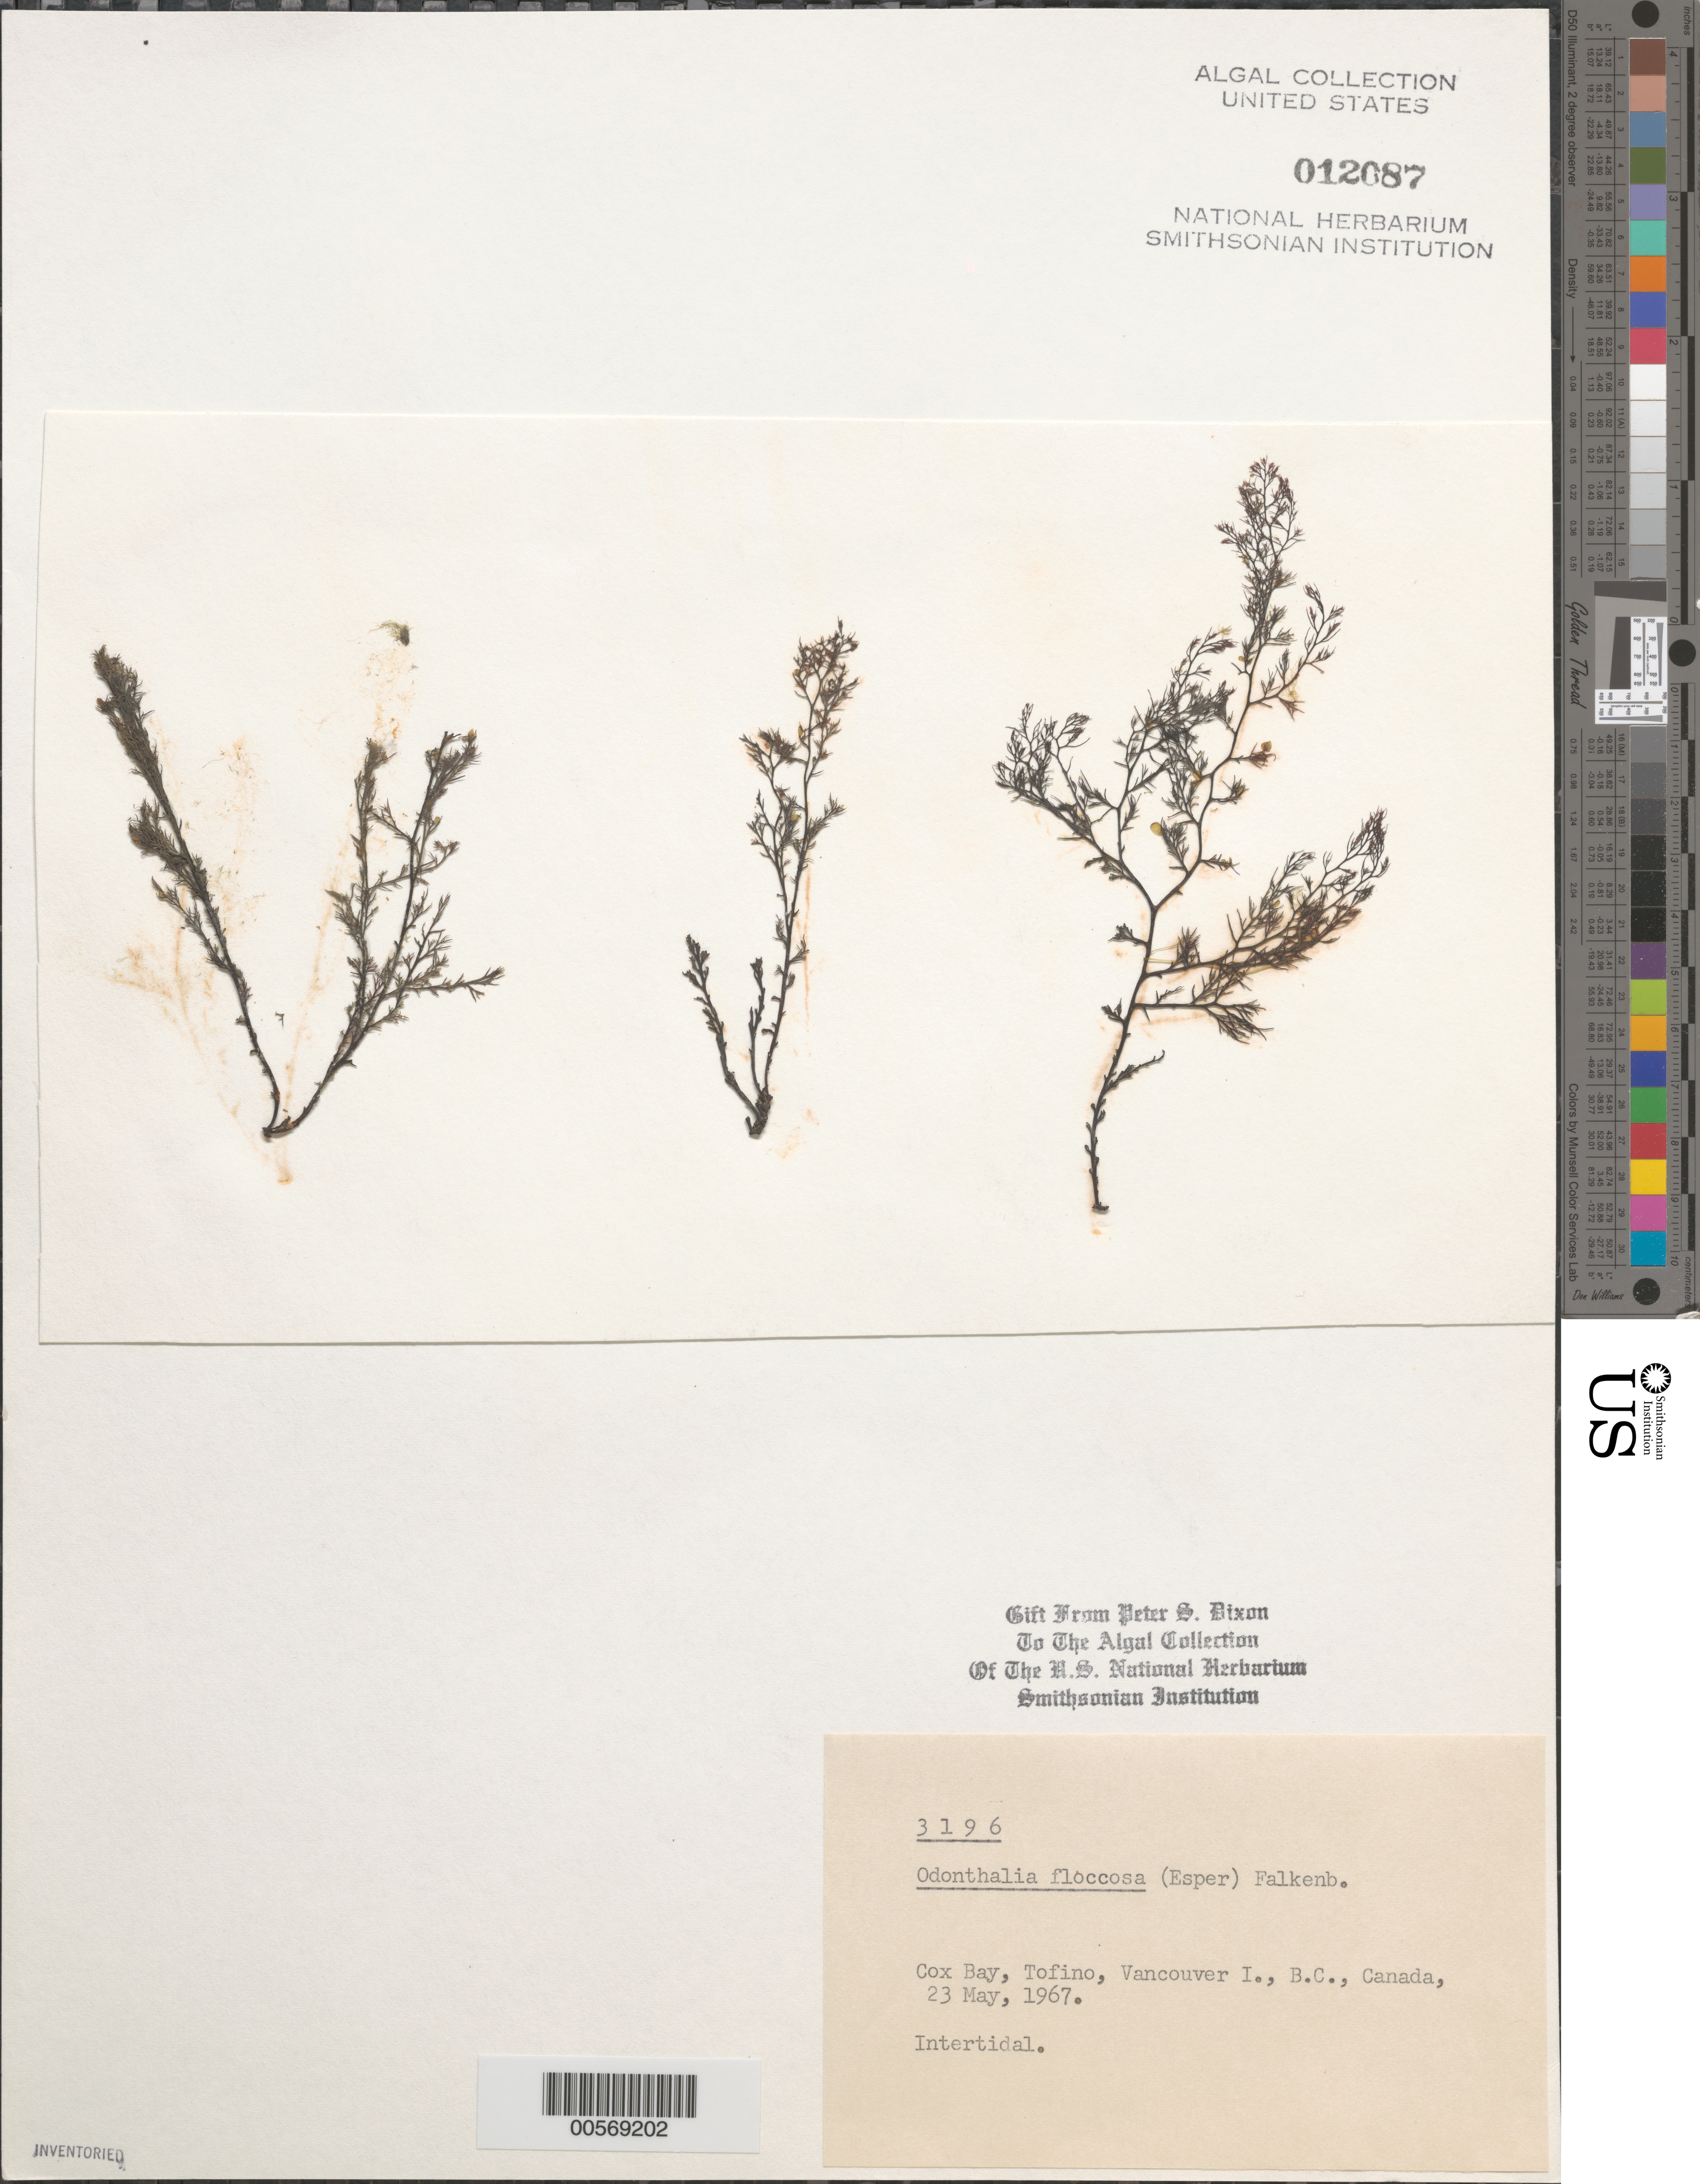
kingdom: Plantae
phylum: Rhodophyta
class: Florideophyceae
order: Ceramiales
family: Rhodomelaceae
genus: Odonthalia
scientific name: Odonthalia floccosa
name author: (Esper) Falkenb.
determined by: Dixon, P. S.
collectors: P. S. Dixon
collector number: PSD 3196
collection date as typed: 23 May 1967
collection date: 1967-05-23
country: Canada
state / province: British Columbia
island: Vancouver Island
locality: Cox Bay, Tofino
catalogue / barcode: US 12087